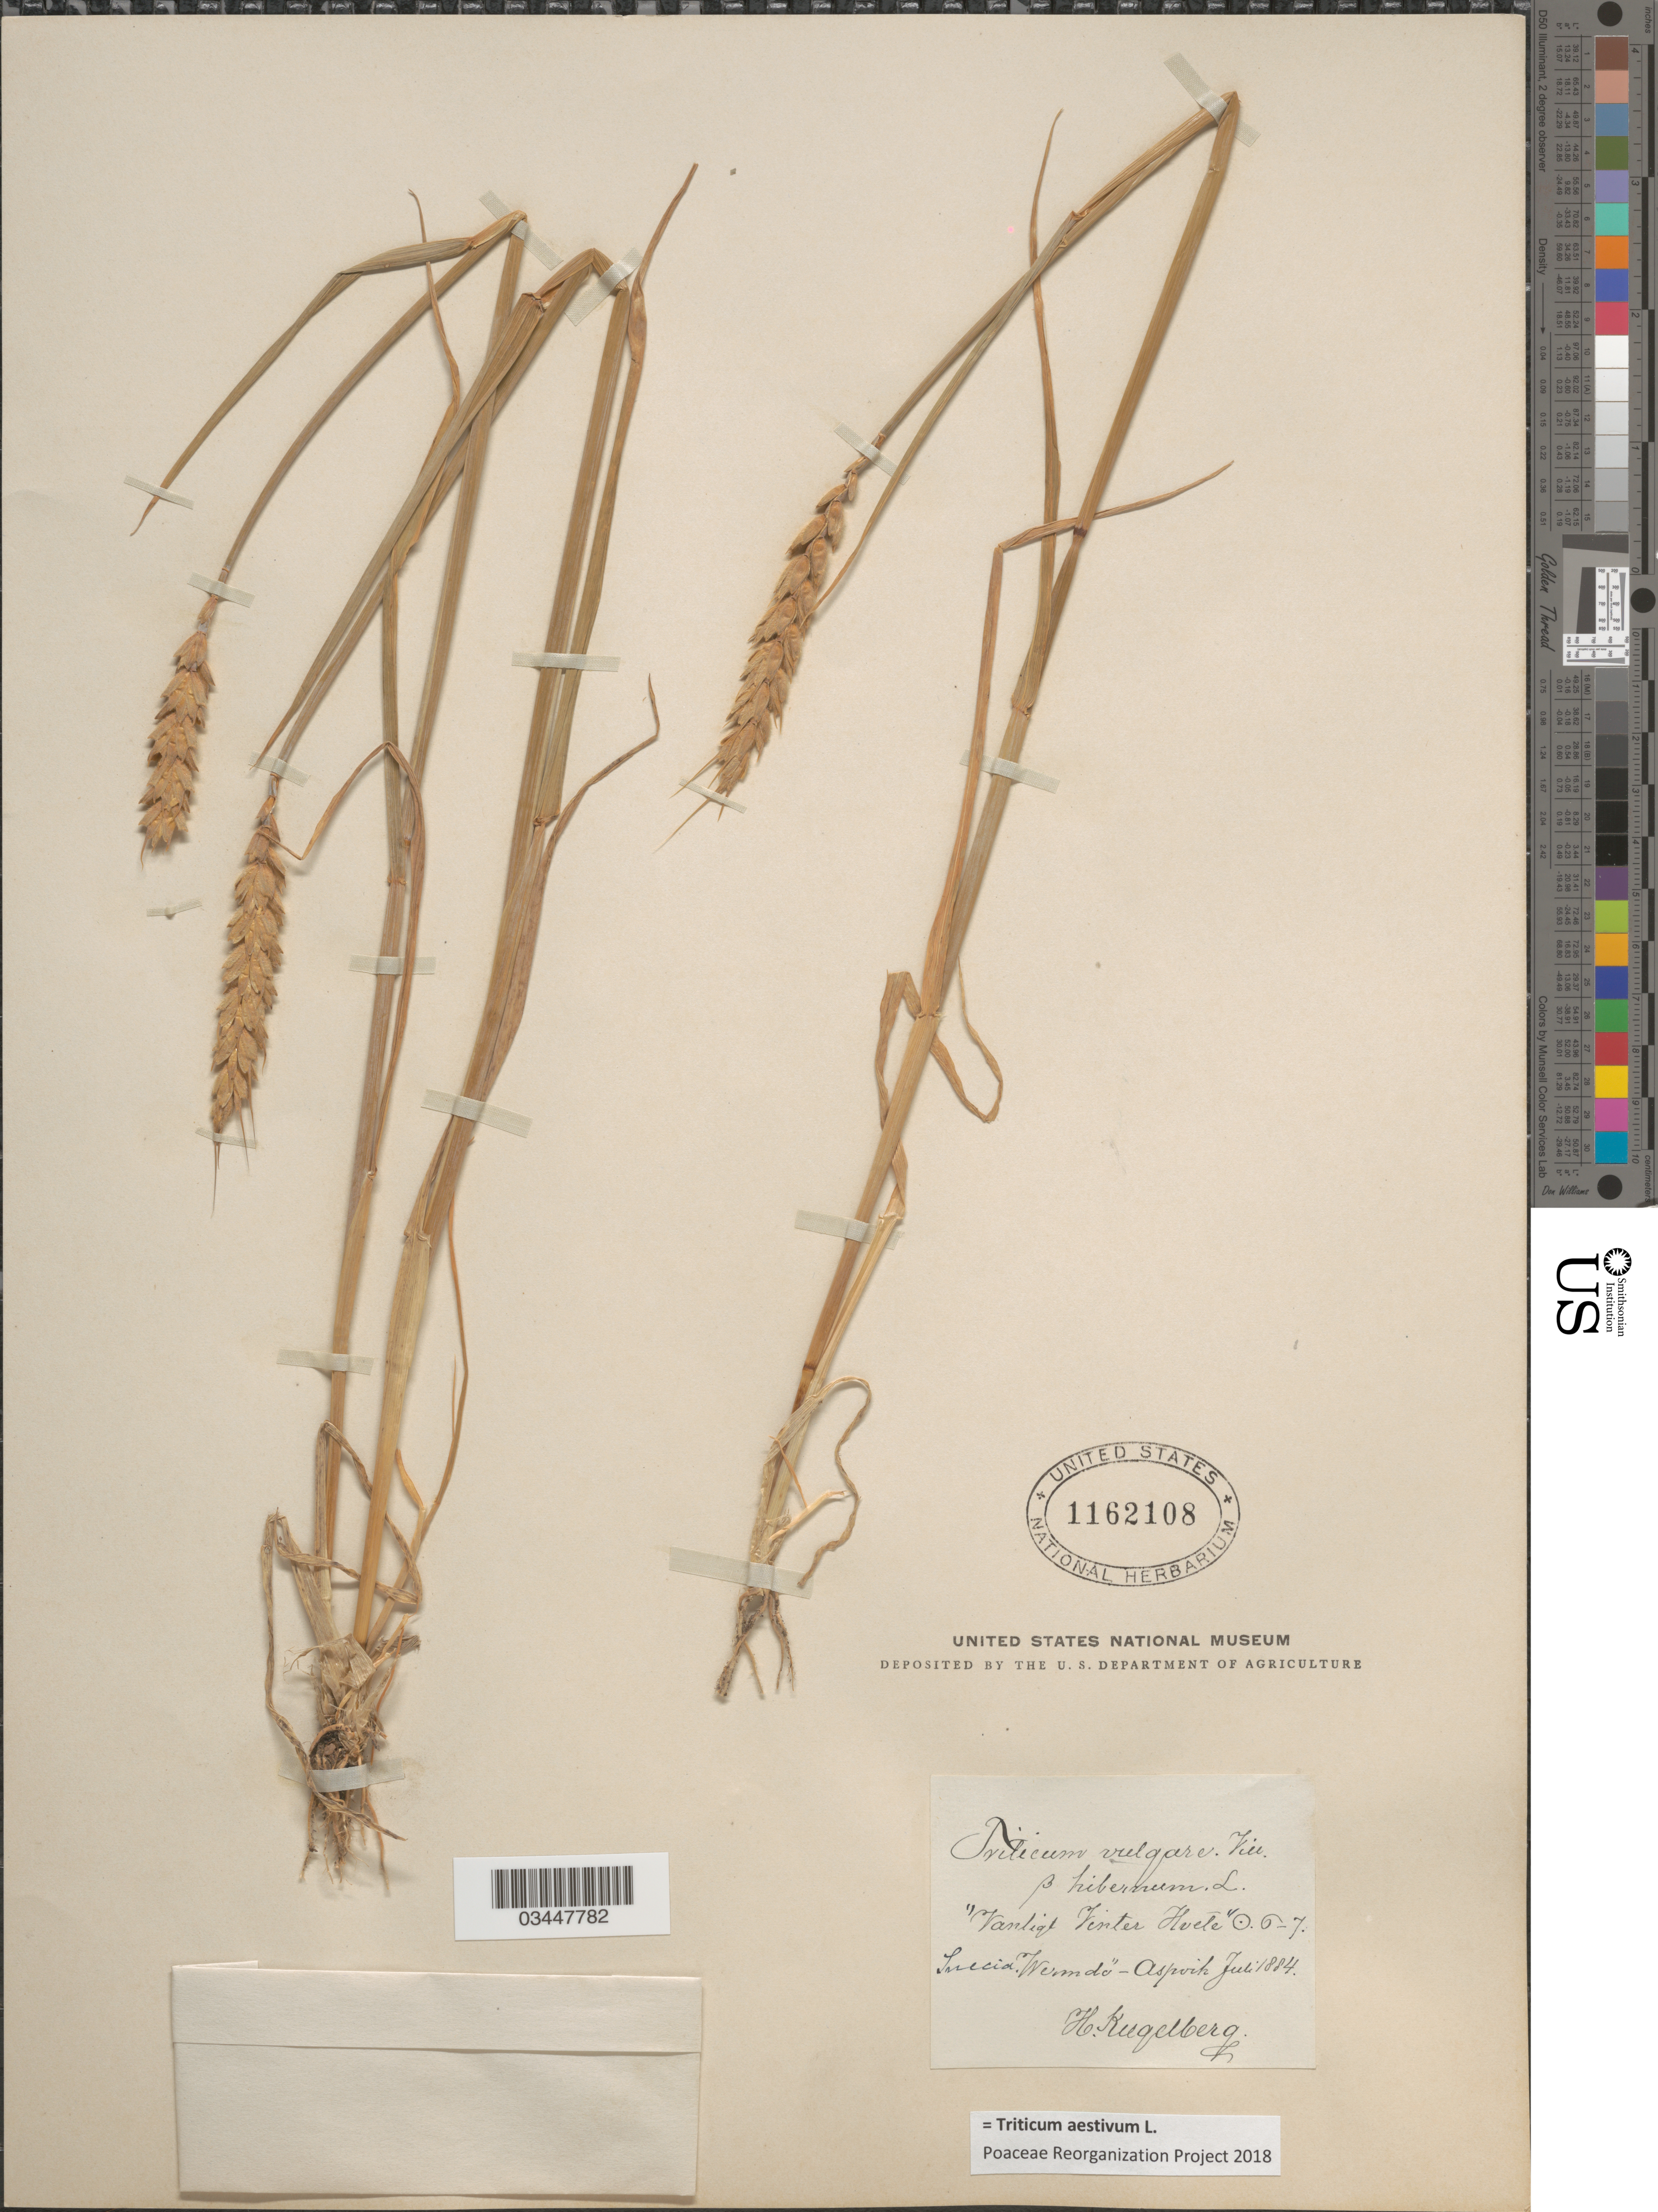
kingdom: Plantae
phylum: Tracheophyta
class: Liliopsida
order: Poales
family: Poaceae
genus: Triticum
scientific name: Triticum aestivum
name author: L.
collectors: H. Kugelberg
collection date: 1884-07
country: Sweden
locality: Suecia. Wermdö- Aspvik.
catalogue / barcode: US 1162108